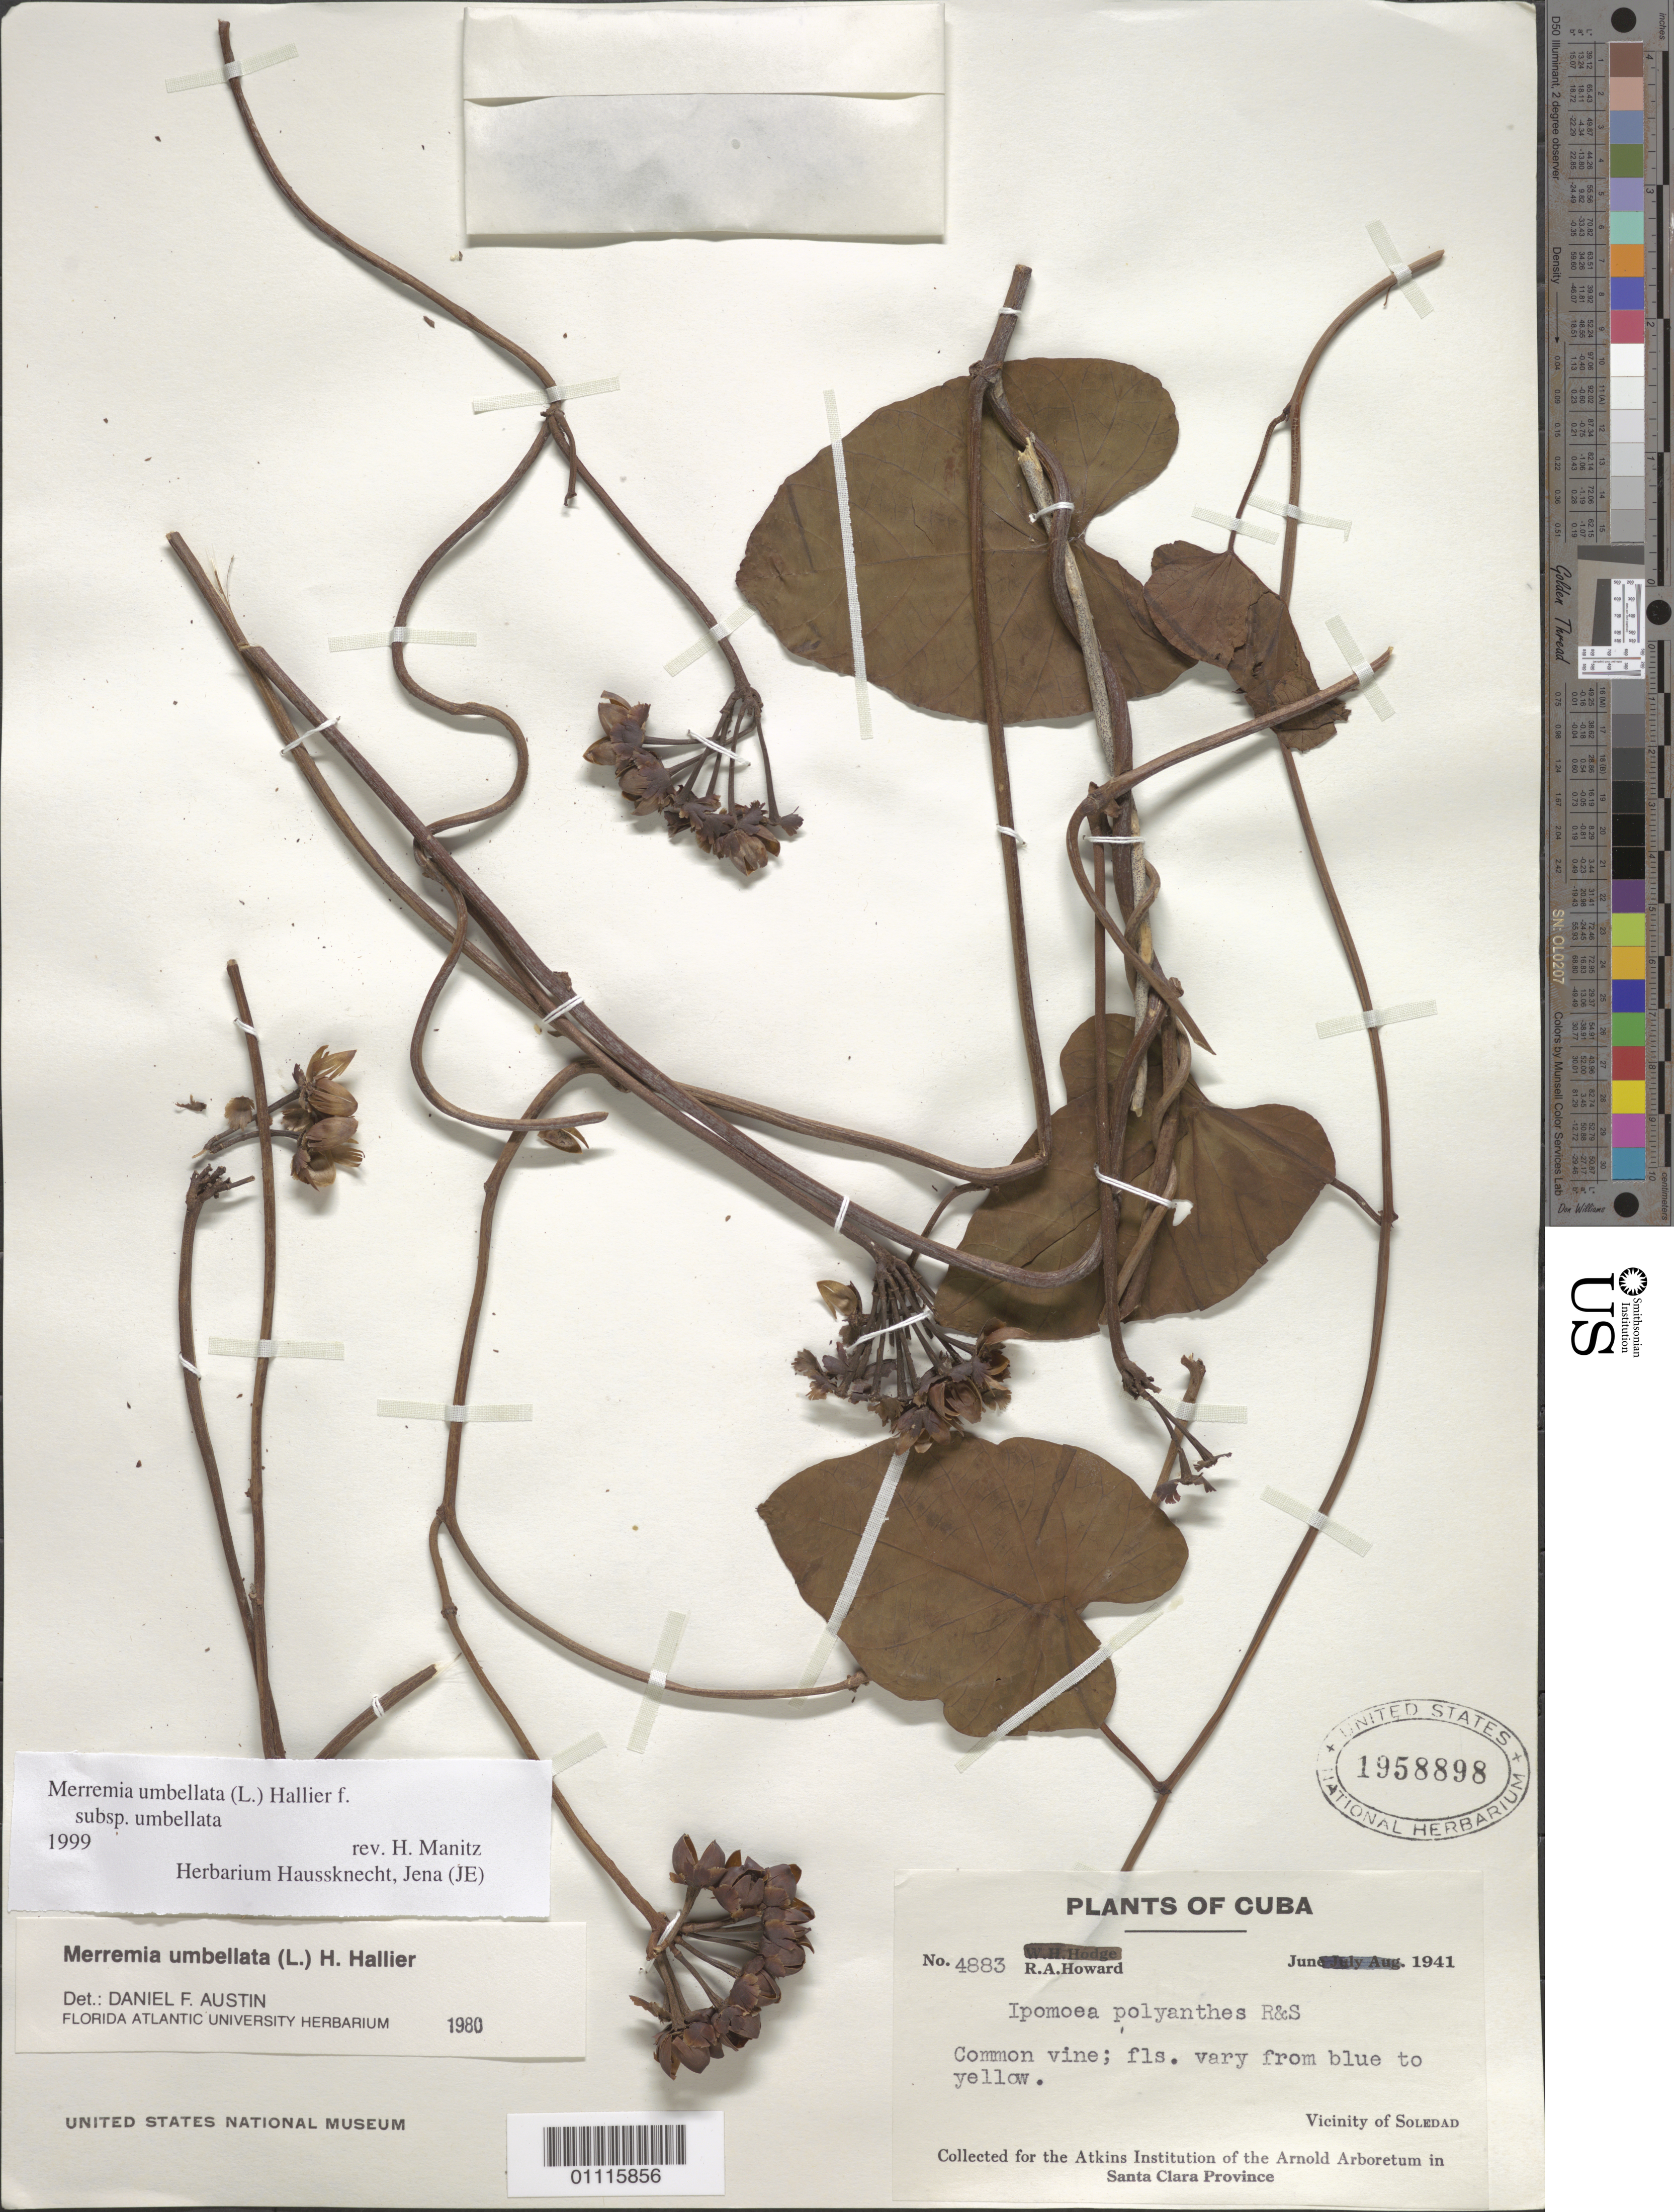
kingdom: Plantae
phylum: Tracheophyta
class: Magnoliopsida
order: Solanales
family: Convolvulaceae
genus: Camonea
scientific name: Camonea umbellata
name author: (L.) A. R. Simões & Staples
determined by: Strong, Mark T., (BOT), Smithsonian Institution - National Museum of Natural History (UNITED STATES)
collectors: R. A. Howard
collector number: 4883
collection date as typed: Jun 1941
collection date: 1941-06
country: Cuba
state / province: Cienfuegos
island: Cuba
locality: Vicinity of Soledad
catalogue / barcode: US 1958898